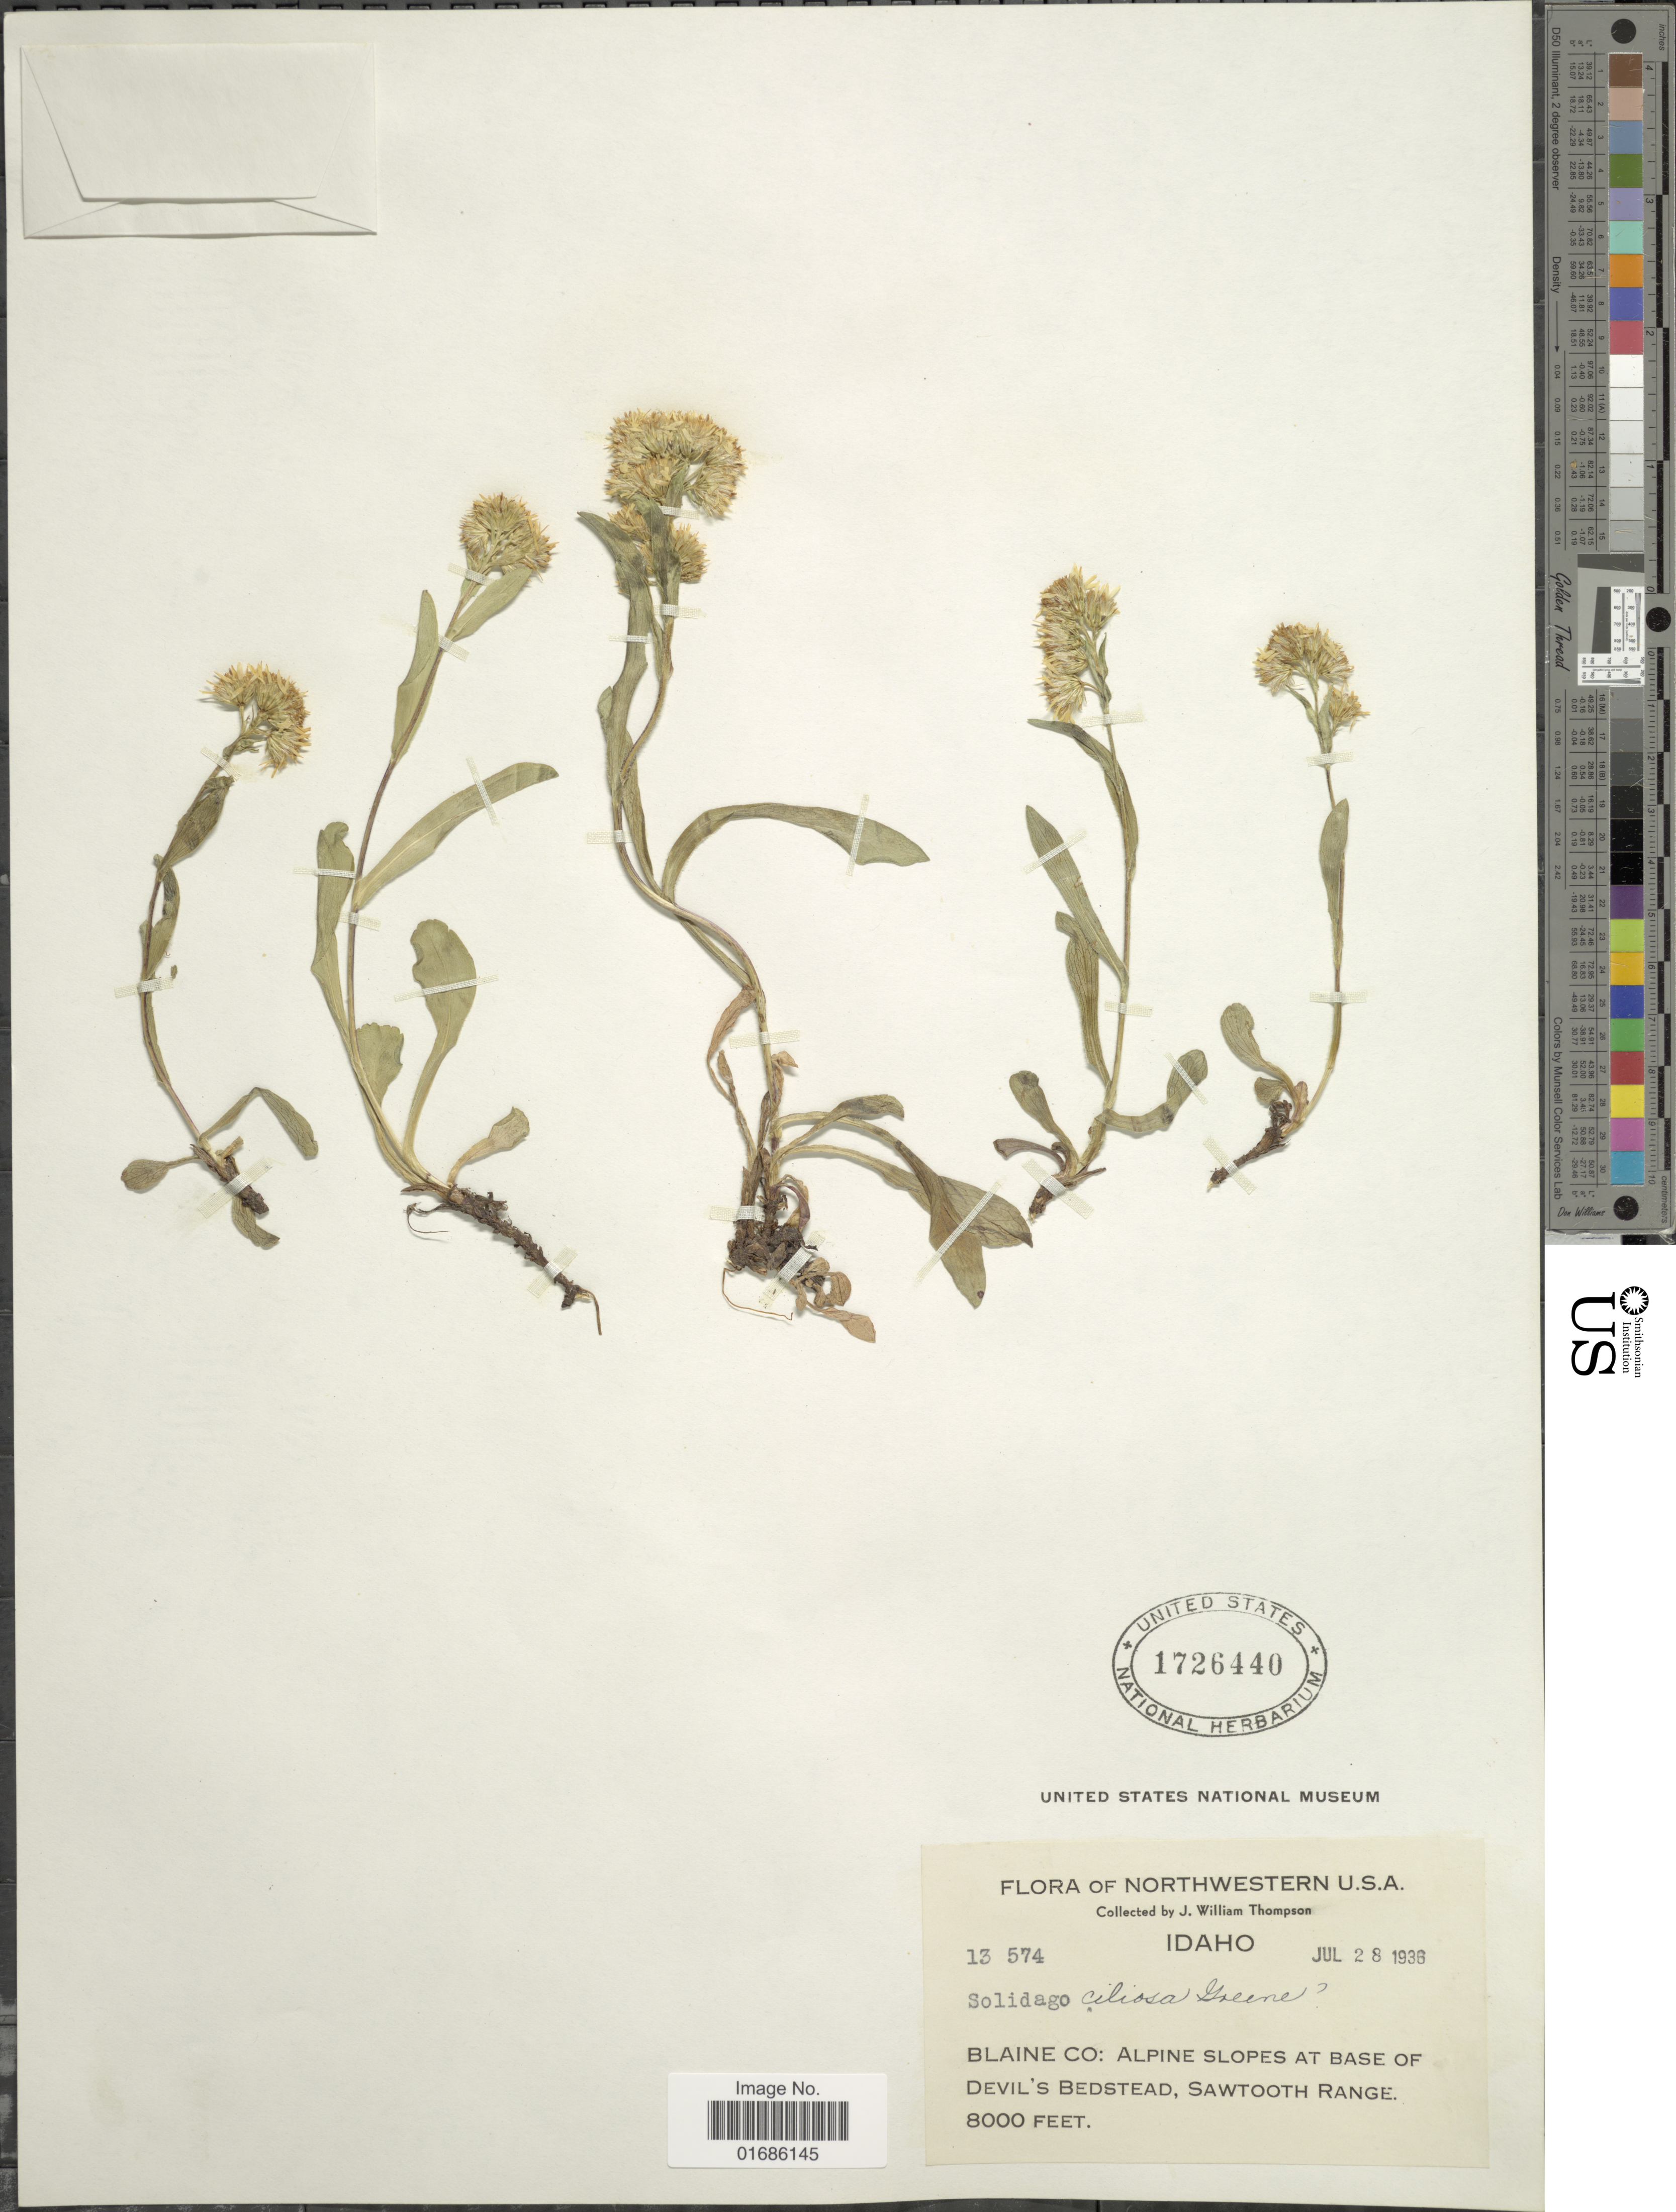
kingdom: Plantae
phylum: Tracheophyta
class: Magnoliopsida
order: Asterales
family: Asteraceae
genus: Solidago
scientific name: Solidago ciliosa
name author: Greene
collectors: J. W. Thompson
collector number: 13574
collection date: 1936-07-28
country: United States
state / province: Idaho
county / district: Blaine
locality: Alpine slopes at base of Devil's Bedstead, Sawtooth Range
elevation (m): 2438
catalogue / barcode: US 1726440